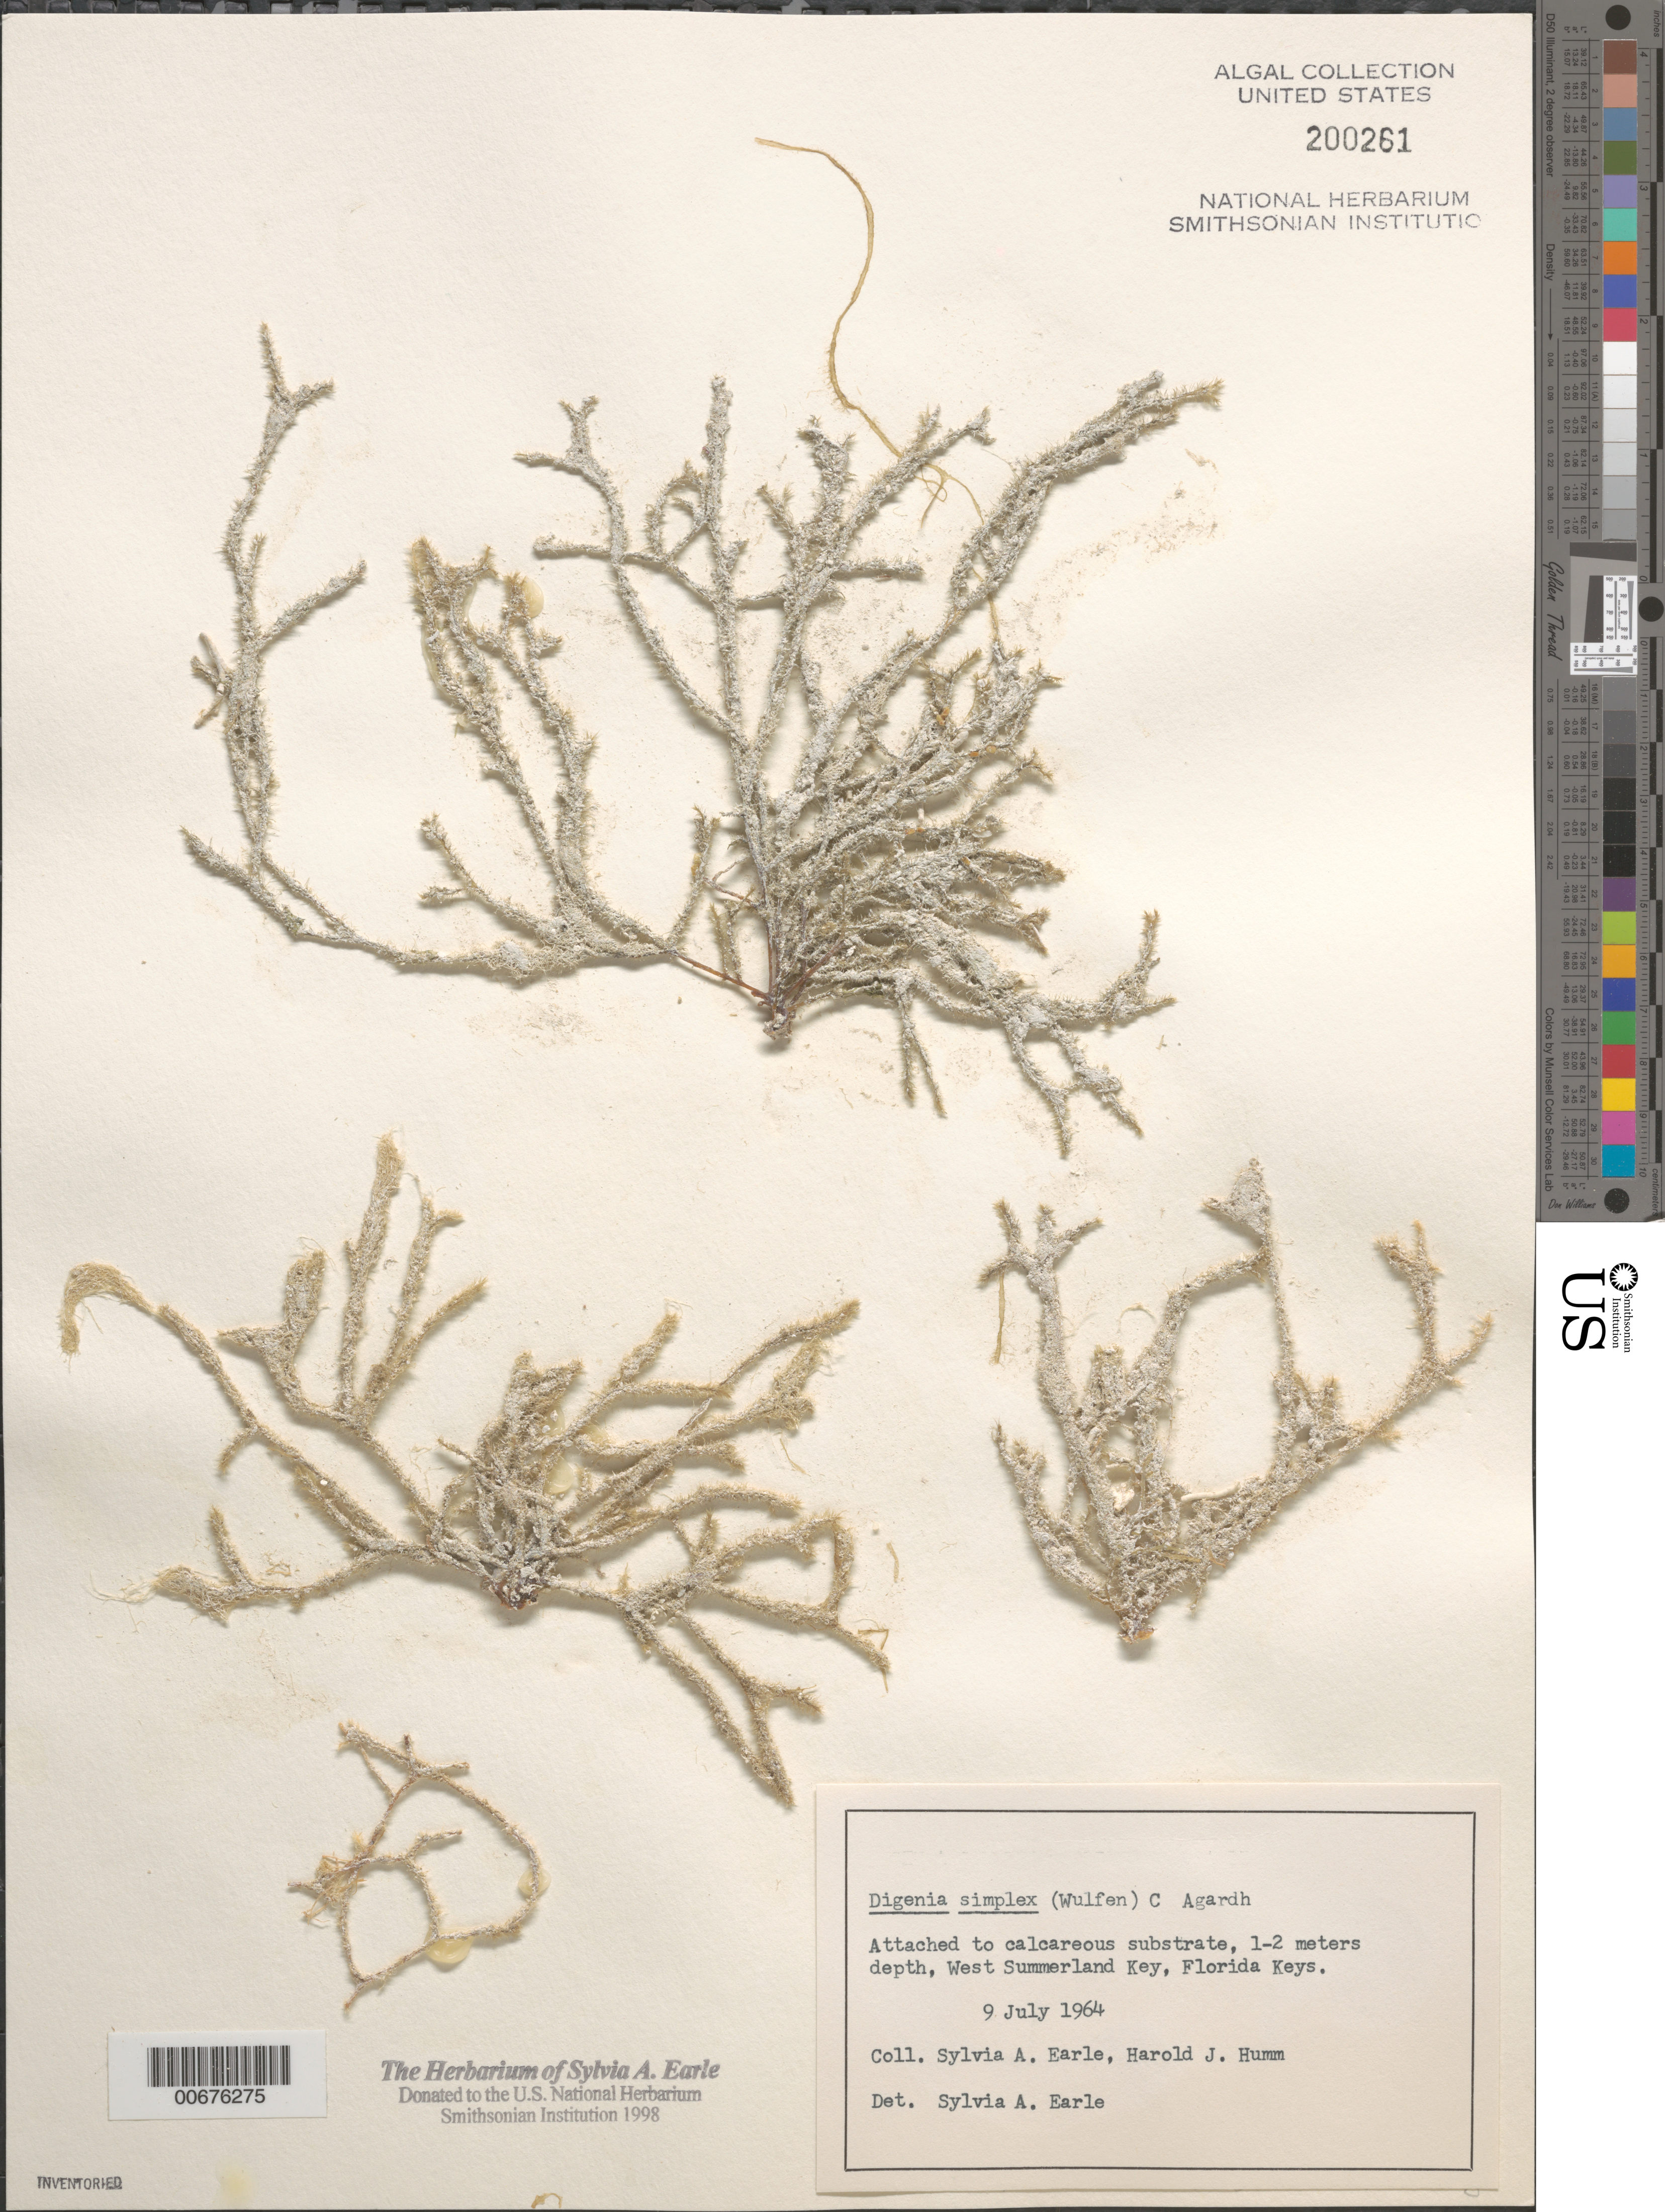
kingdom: Plantae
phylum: Rhodophyta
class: Florideophyceae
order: Ceramiales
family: Rhodomelaceae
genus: Digenea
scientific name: Digenea simplex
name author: (Wulfen) C. Agardh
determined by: Earle, S. A.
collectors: S. A. Earle & H. J. Humm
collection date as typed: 09 Jul 1964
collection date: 1964-07-09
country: United States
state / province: Florida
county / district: Monroe County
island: West Summerland Key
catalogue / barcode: US 200261